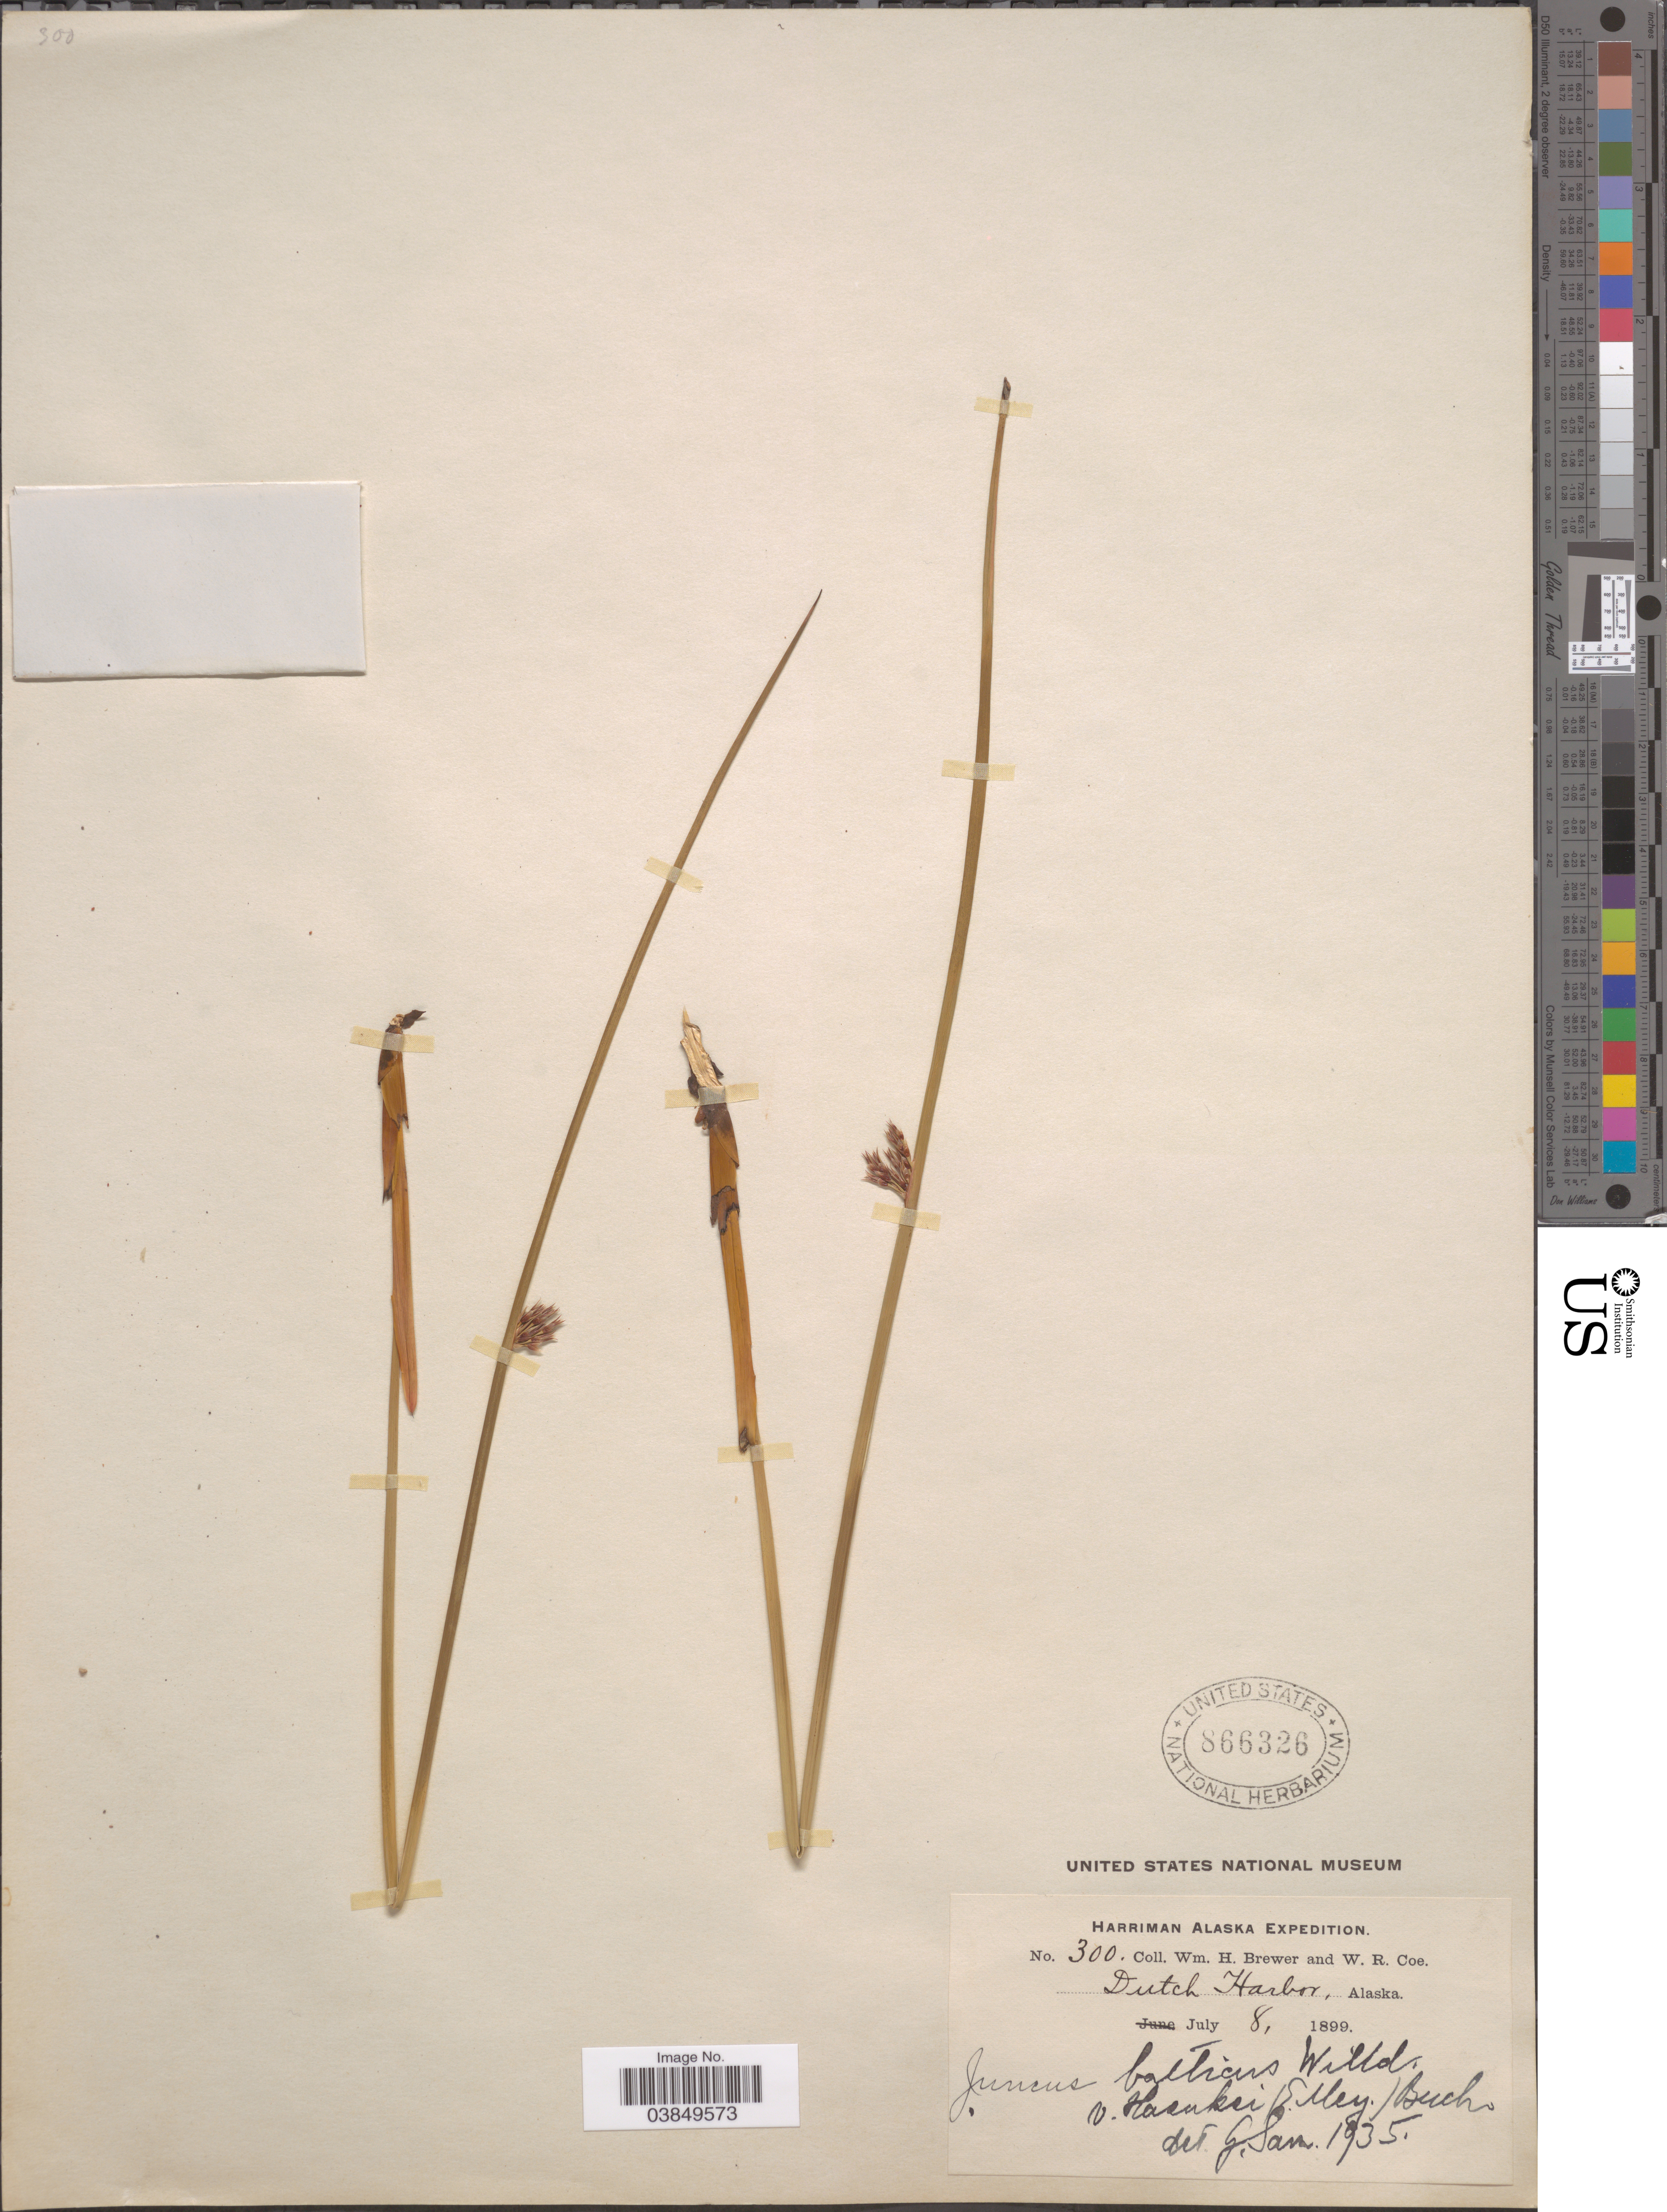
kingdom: Plantae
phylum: Tracheophyta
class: Liliopsida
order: Poales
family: Juncaceae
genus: Juncus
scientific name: Juncus balticus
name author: Willd.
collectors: W. H. Brewer & W. Coe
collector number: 300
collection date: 1899-07-08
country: United States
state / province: Alaska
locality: Dutch Harbor.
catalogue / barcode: US 866326